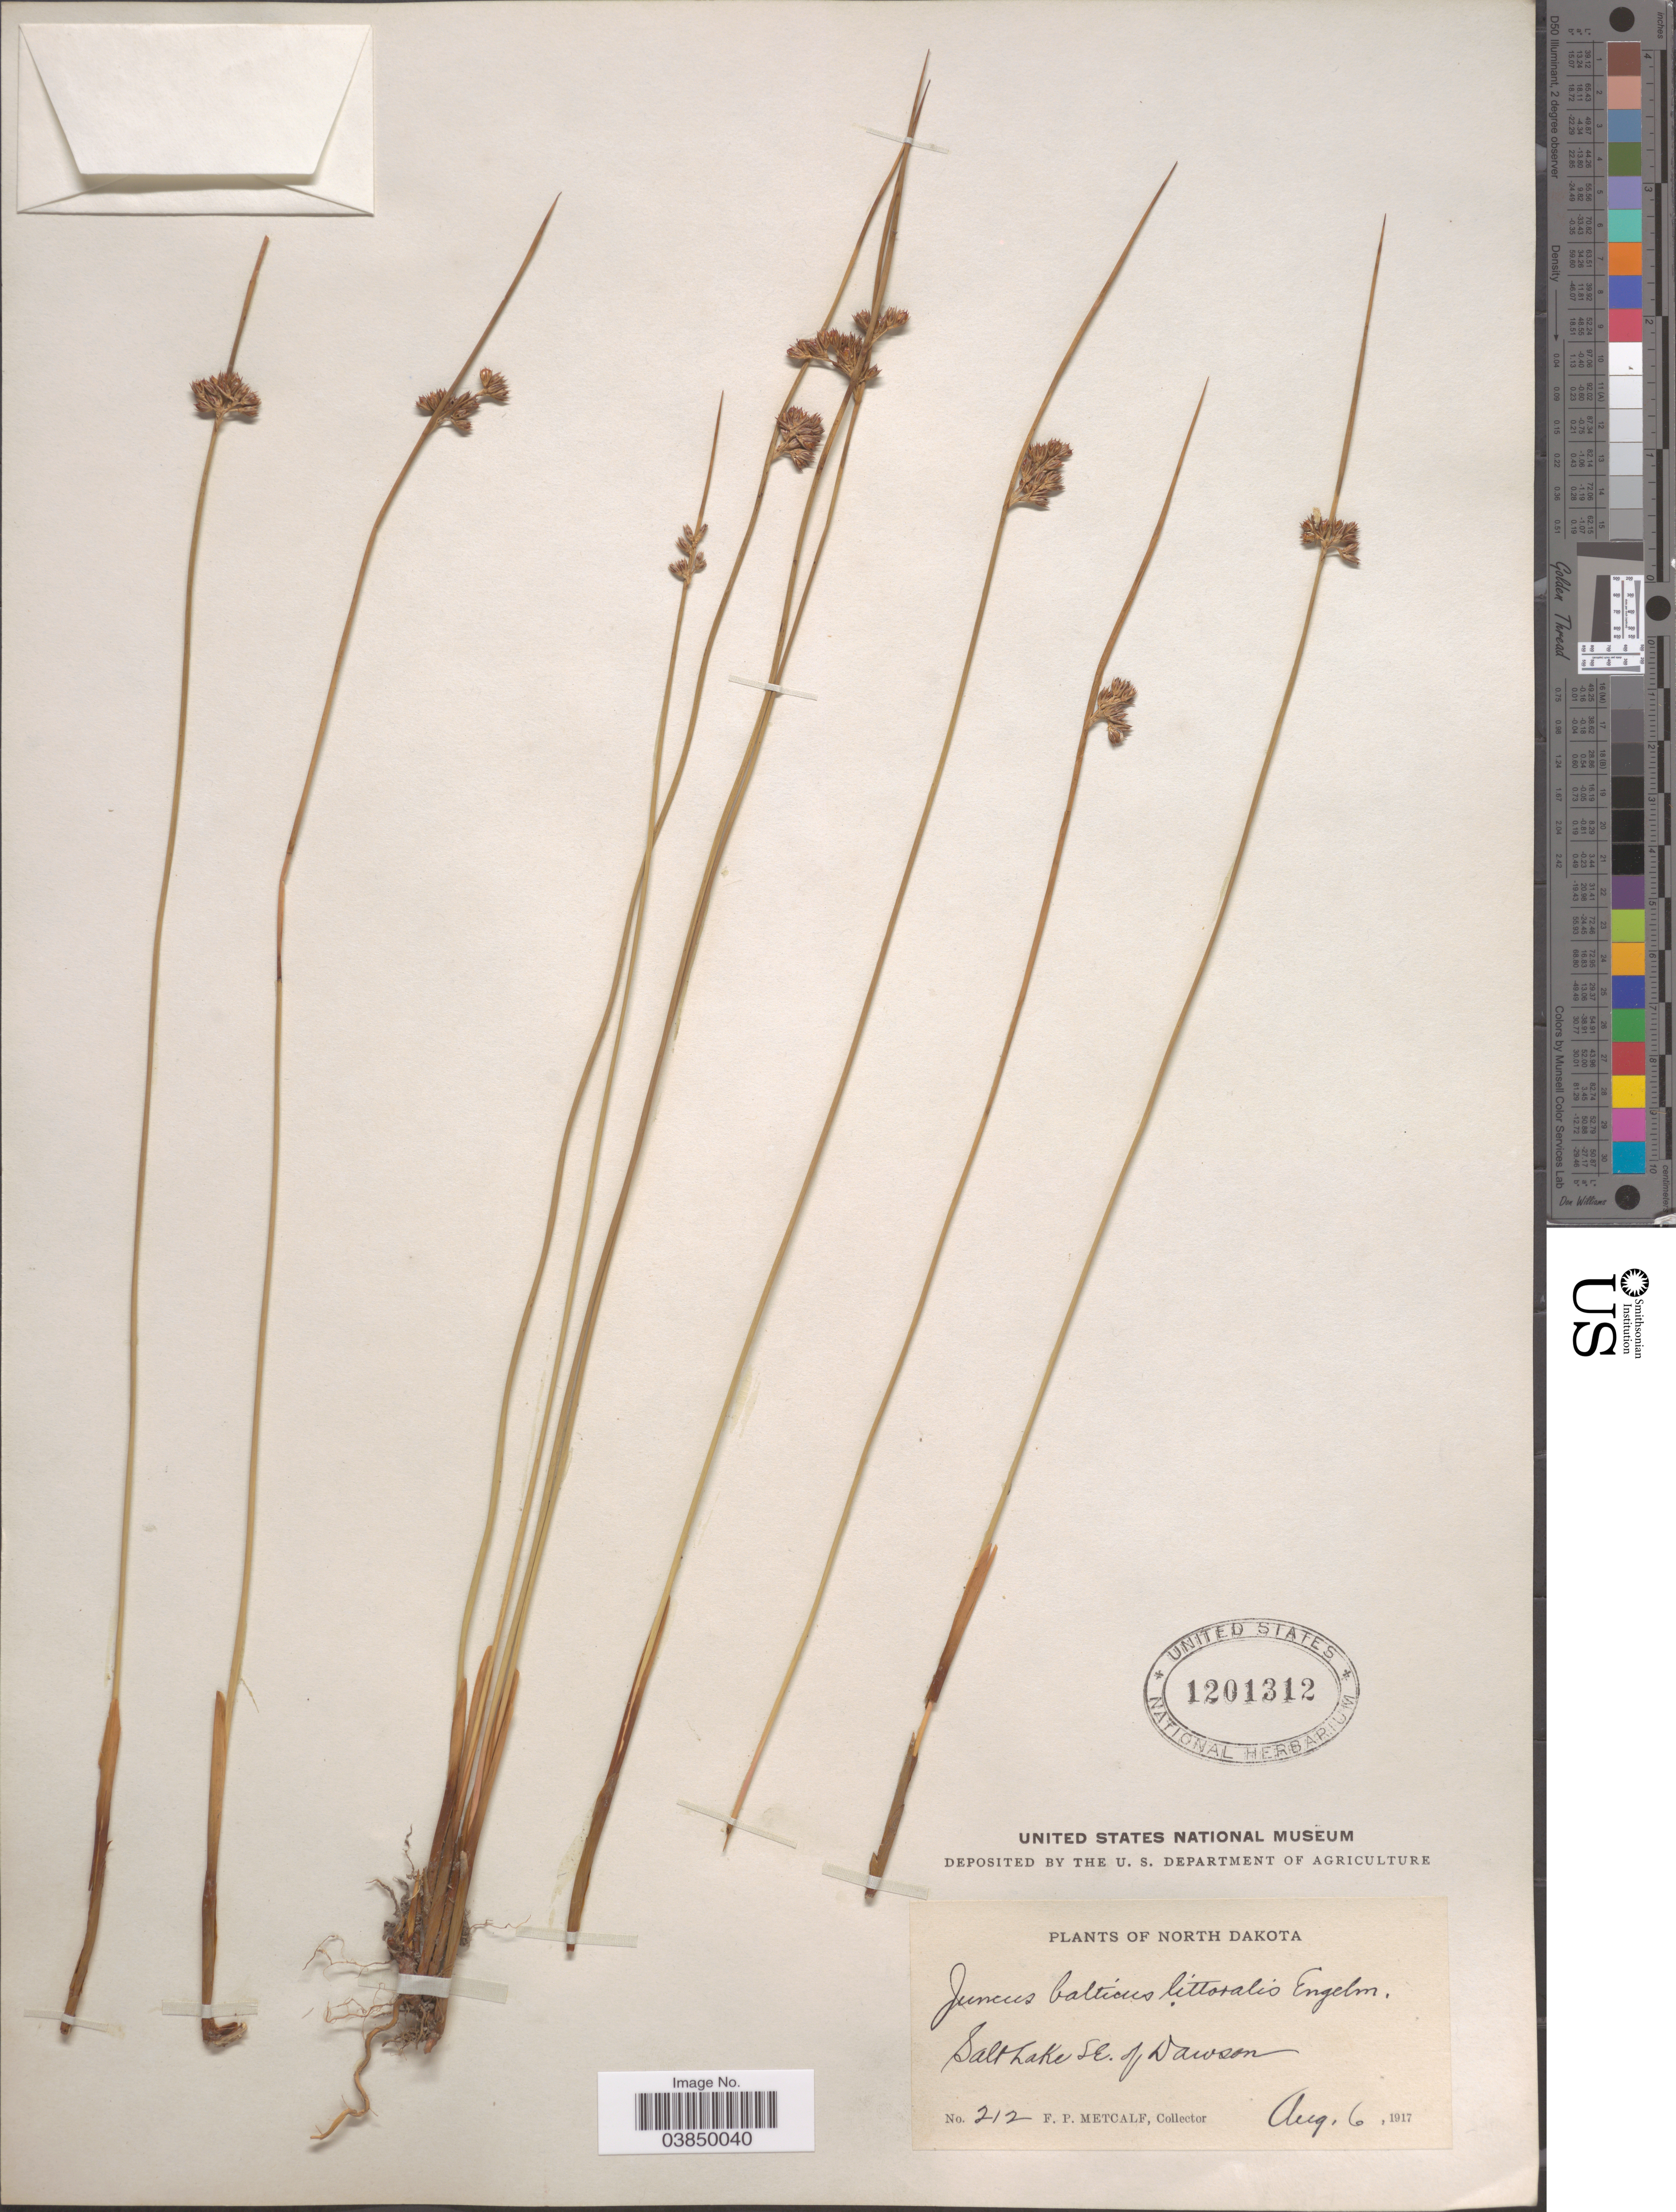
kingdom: Plantae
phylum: Tracheophyta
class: Liliopsida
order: Poales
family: Juncaceae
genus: Juncus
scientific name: Juncus balticus var. littoralis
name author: Engelm.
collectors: F. Metcalf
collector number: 212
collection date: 1917-08-06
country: United States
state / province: North Dakota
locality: Salt Lake se. of Dawson.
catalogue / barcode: US 1201312